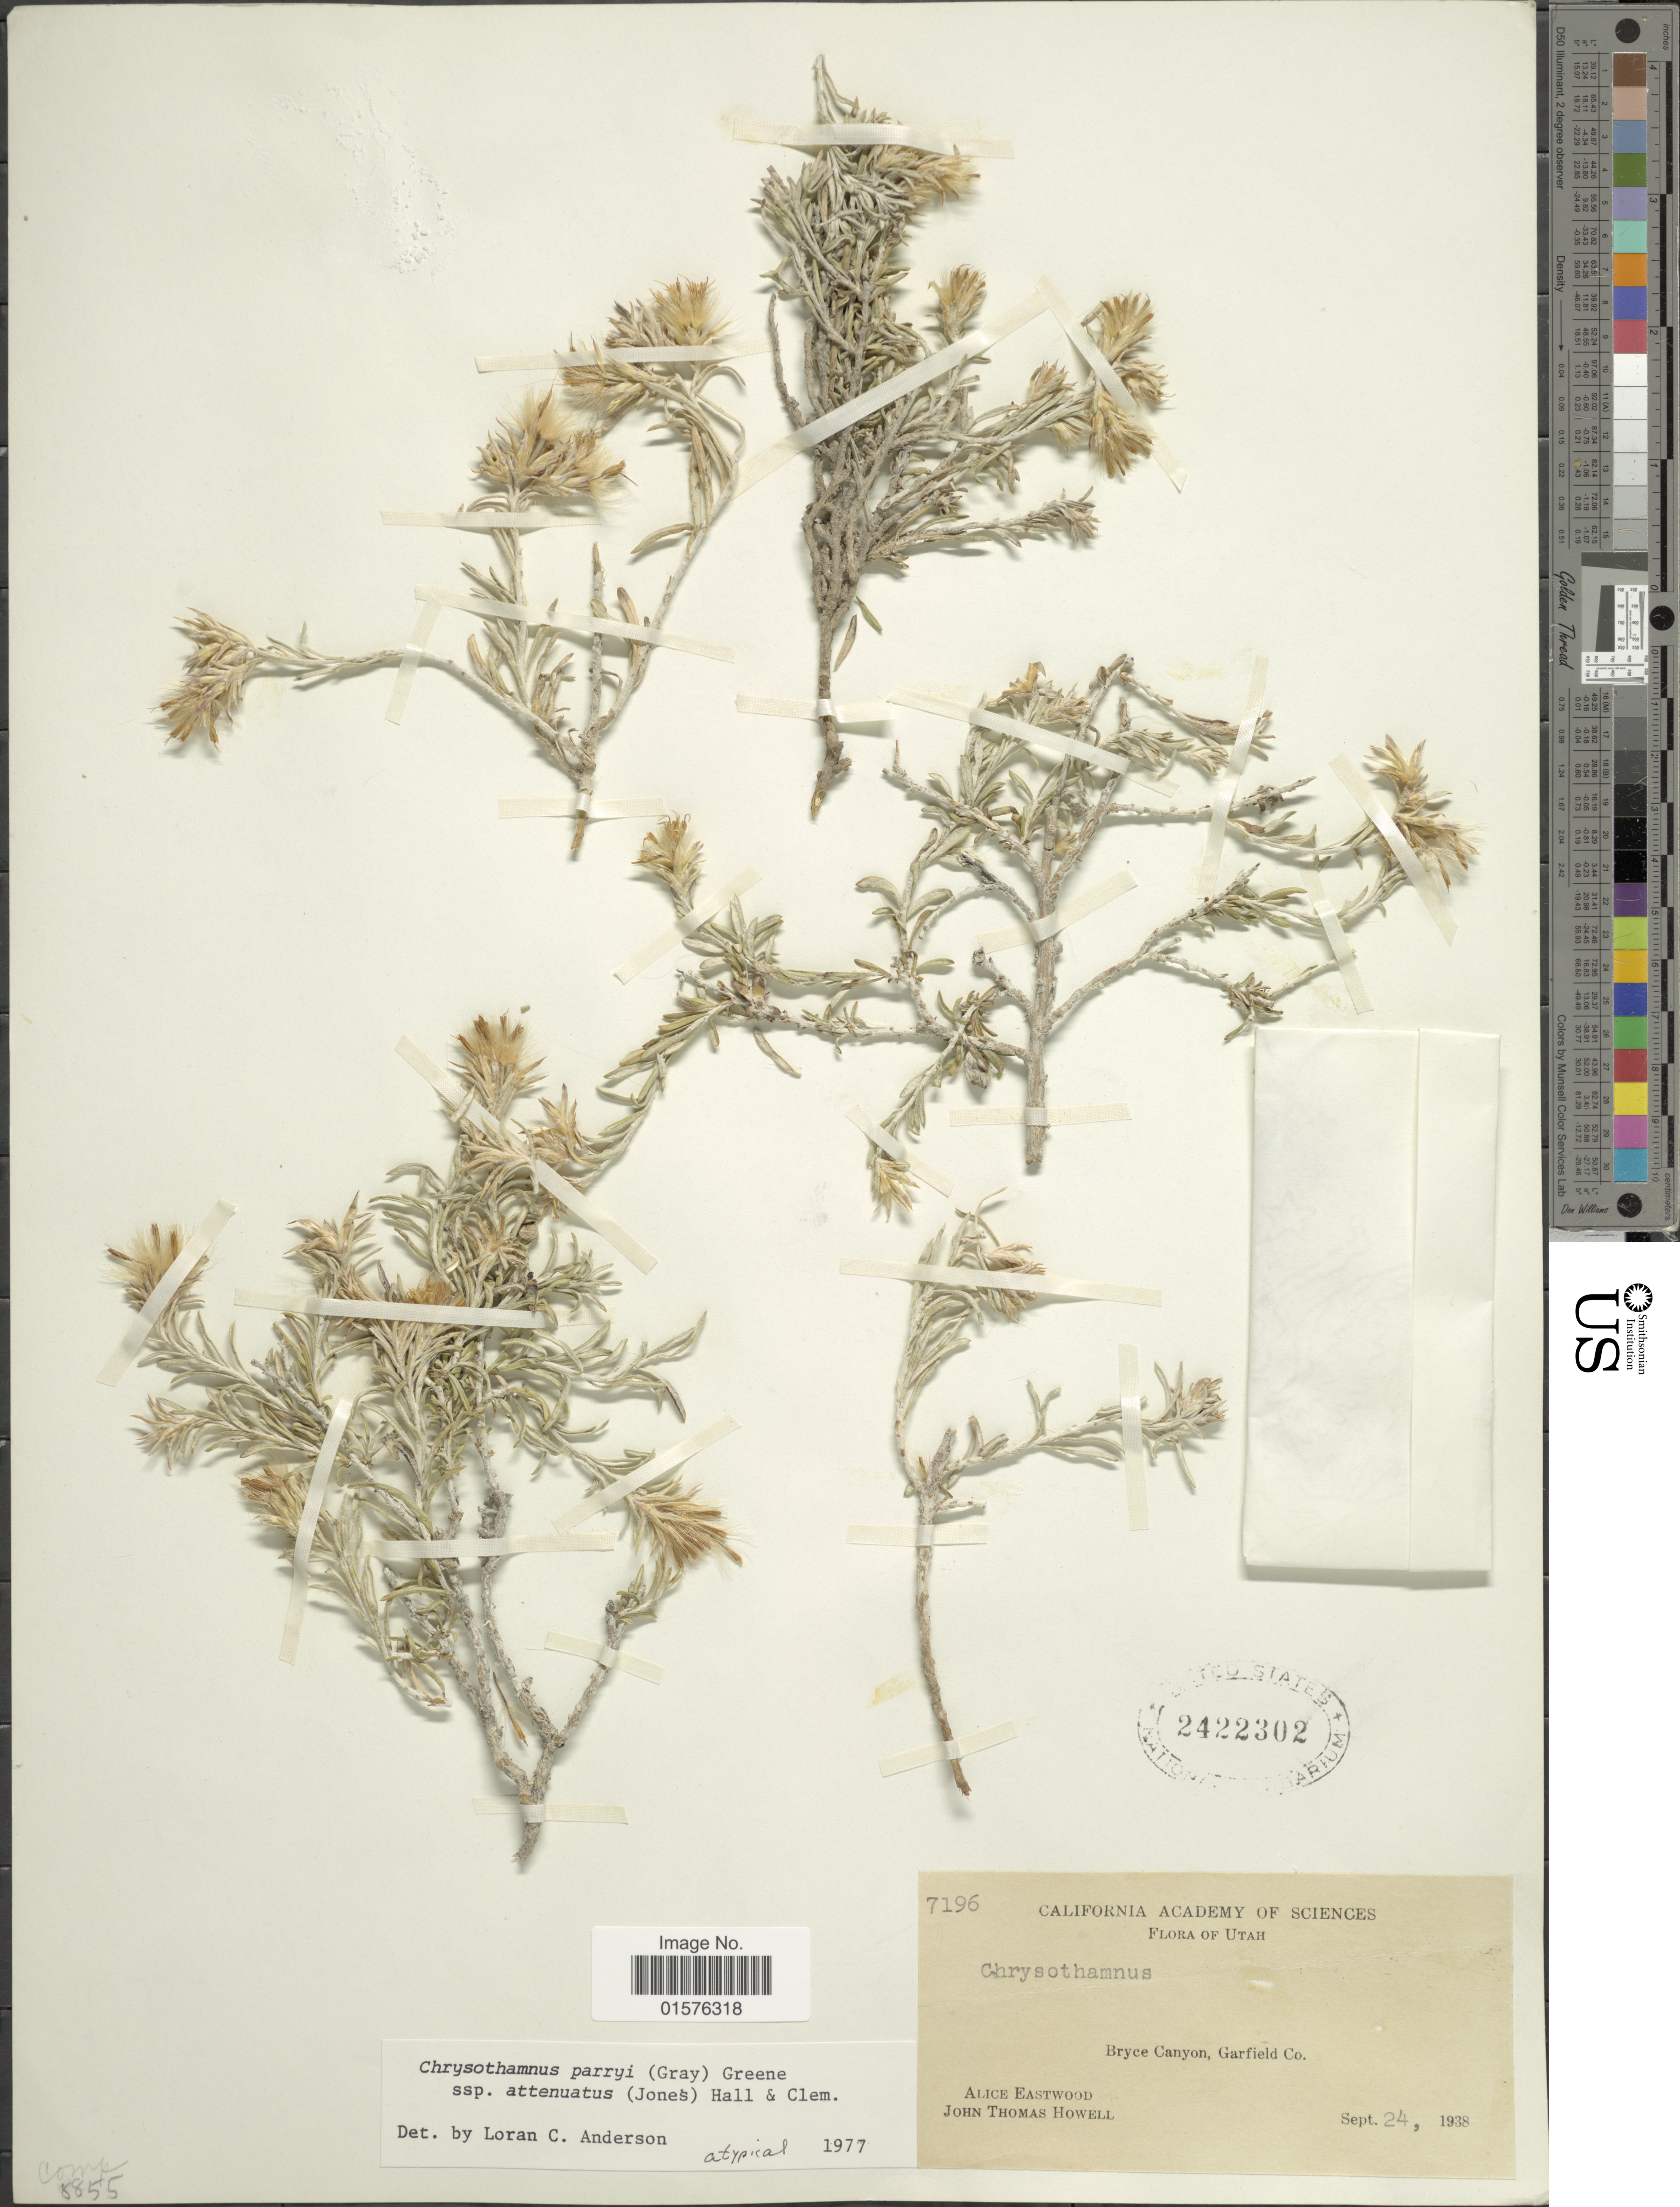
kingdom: Plantae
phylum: Tracheophyta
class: Magnoliopsida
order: Asterales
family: Asteraceae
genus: Ericameria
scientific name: Ericameria parryi var. attenuata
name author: (M.E. Jones) G.L. Nesom & G.I. Baird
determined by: Urbatsch, Lowell E., Curator (LSU), Louisiana State University (UNITED STATES)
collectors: A. Eastwood & J. T. Howell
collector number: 7196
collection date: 1938-09-24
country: United States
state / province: Utah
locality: Bryce Canyon, Garfield Co.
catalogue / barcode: US 2422302